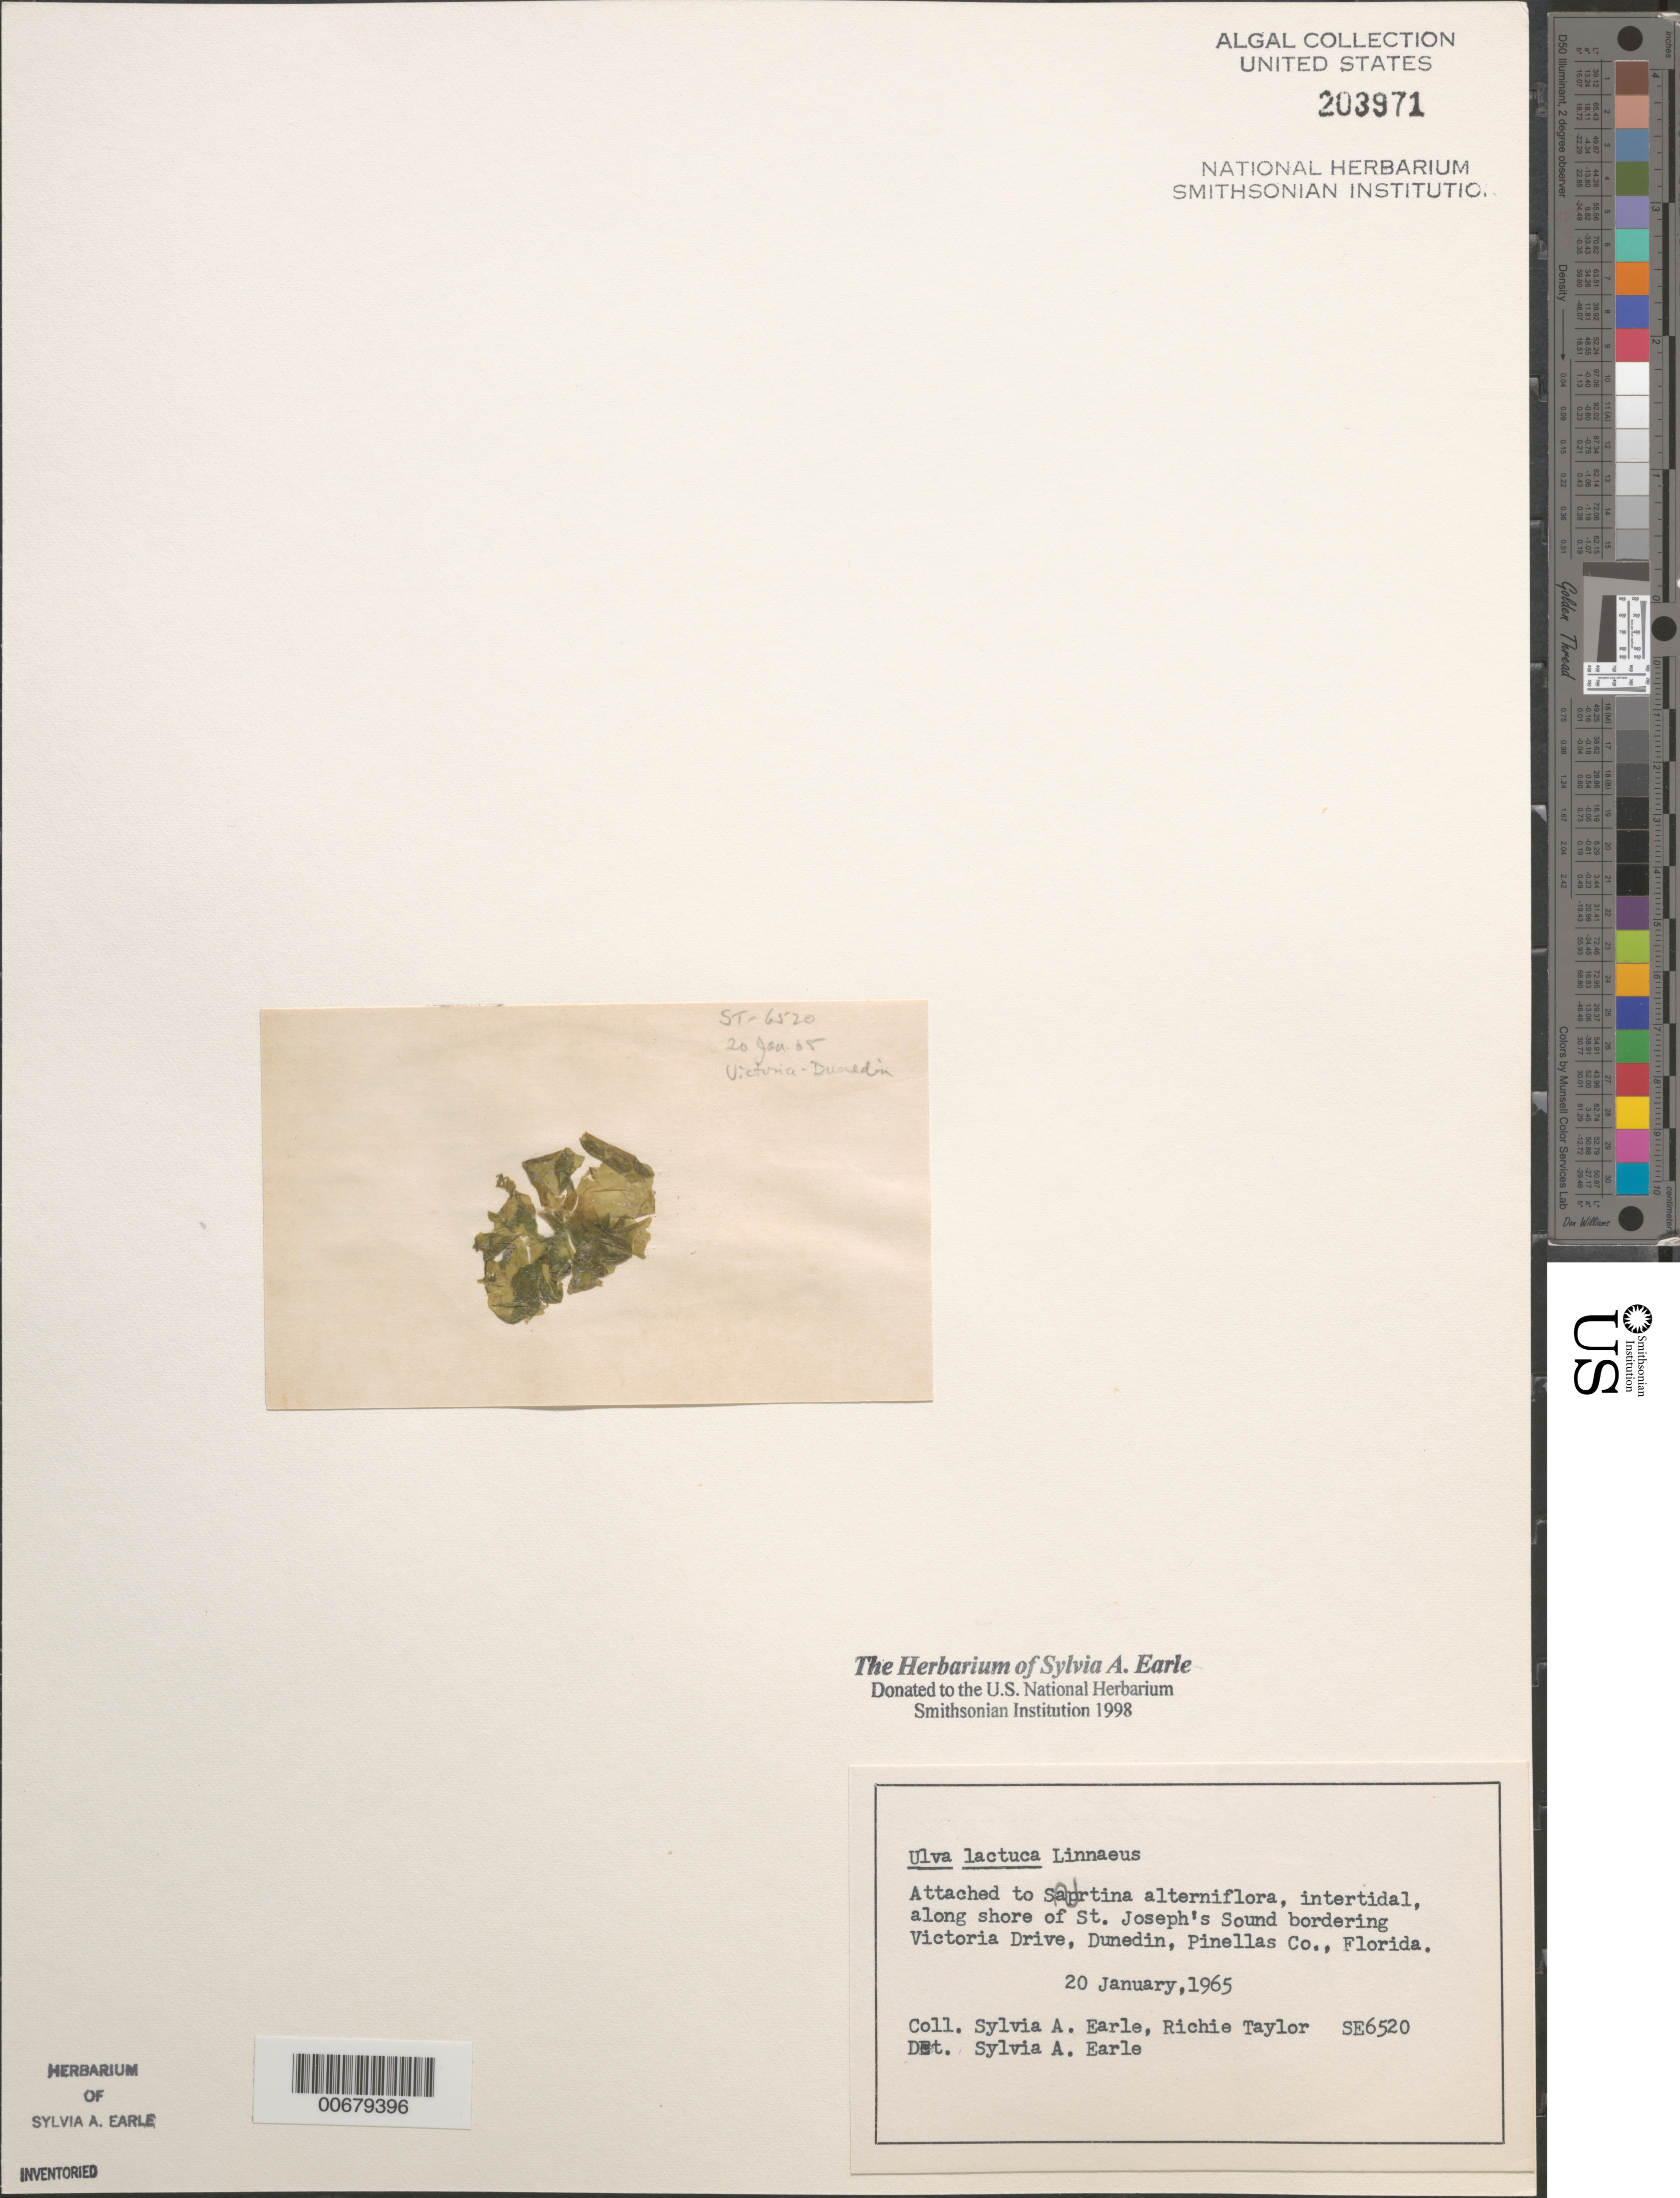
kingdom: Plantae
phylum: Chlorophyta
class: Ulvophyceae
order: Ulvales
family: Ulvaceae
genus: Ulva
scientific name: Ulva lactuca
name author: L.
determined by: Earle, S. A.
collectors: S. A. Earle & J. R. Taylor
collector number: SE 6520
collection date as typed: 20 Jan 1965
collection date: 1965-01-20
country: United States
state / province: Florida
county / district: Pinellas County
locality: St. Joshep Sound, Dunedin, Victoria Drive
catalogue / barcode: US 203971